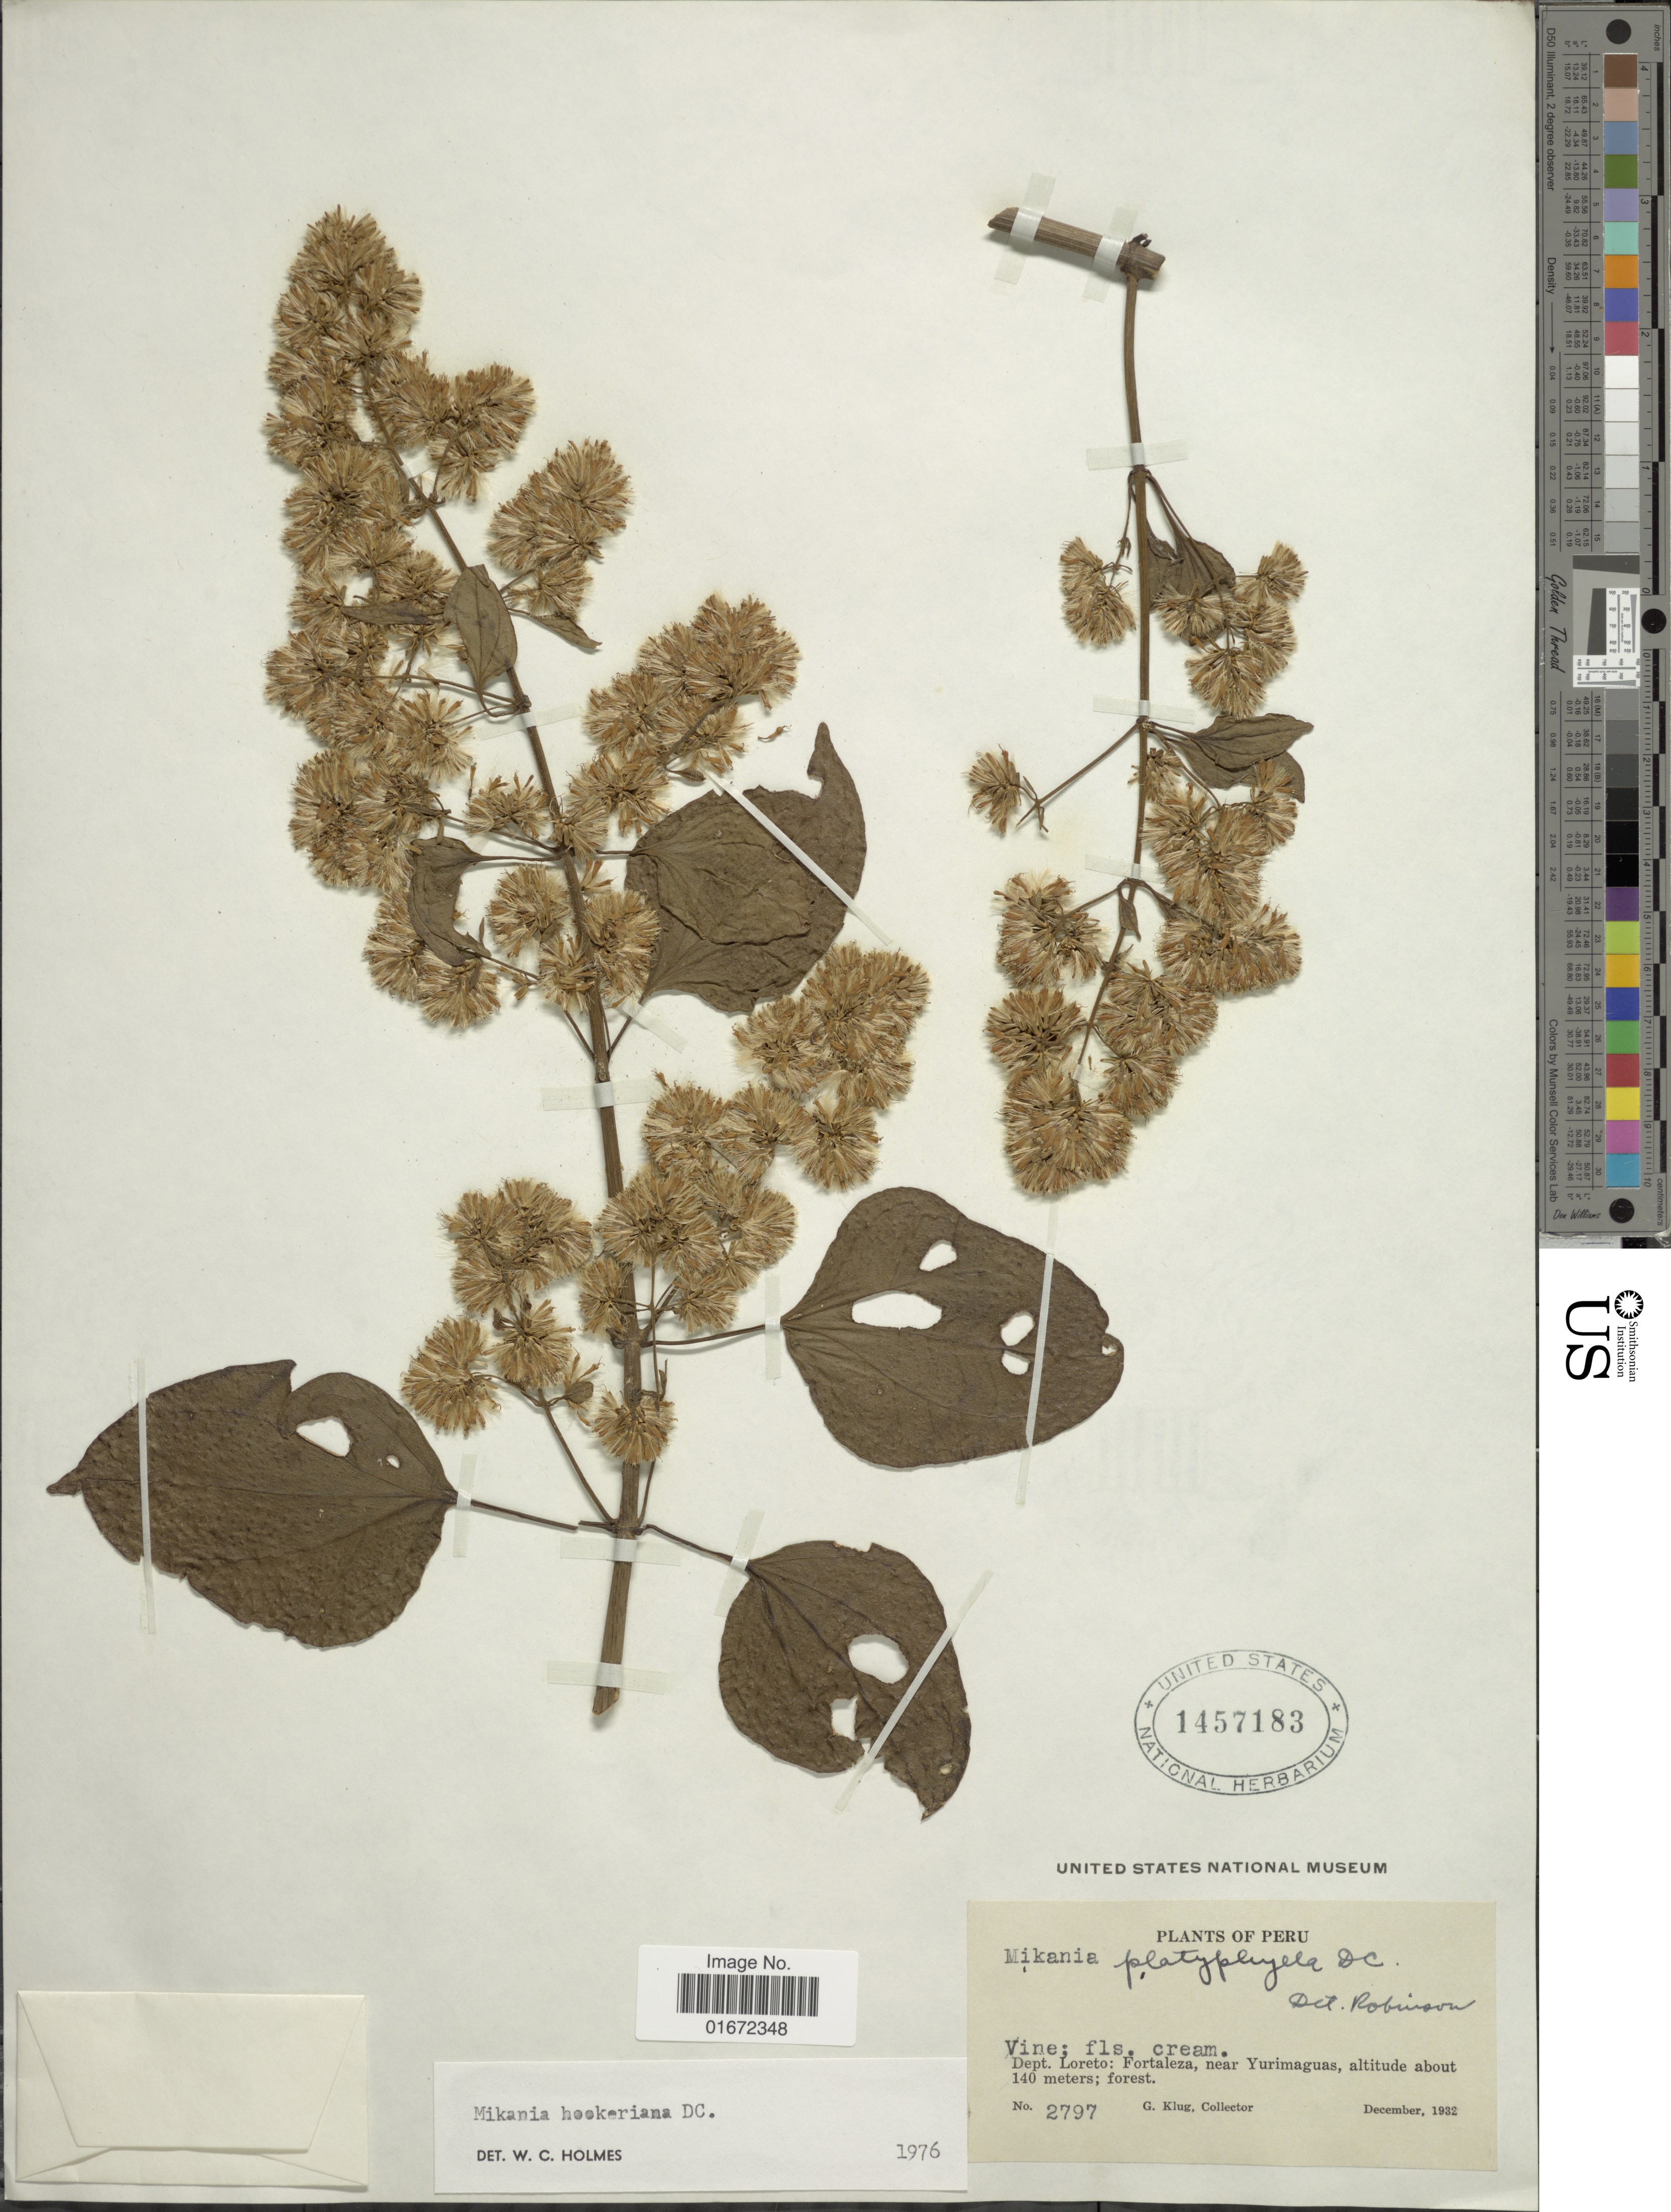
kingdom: Plantae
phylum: Tracheophyta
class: Magnoliopsida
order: Asterales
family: Asteraceae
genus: Mikania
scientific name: Mikania hookeriana var. platyphylla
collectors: G. Klug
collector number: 2797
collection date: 1932-12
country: Peru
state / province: Loreto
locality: Dept. Loreto: Fortaleza, near Yurimaguas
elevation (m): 140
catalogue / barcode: US 1457183